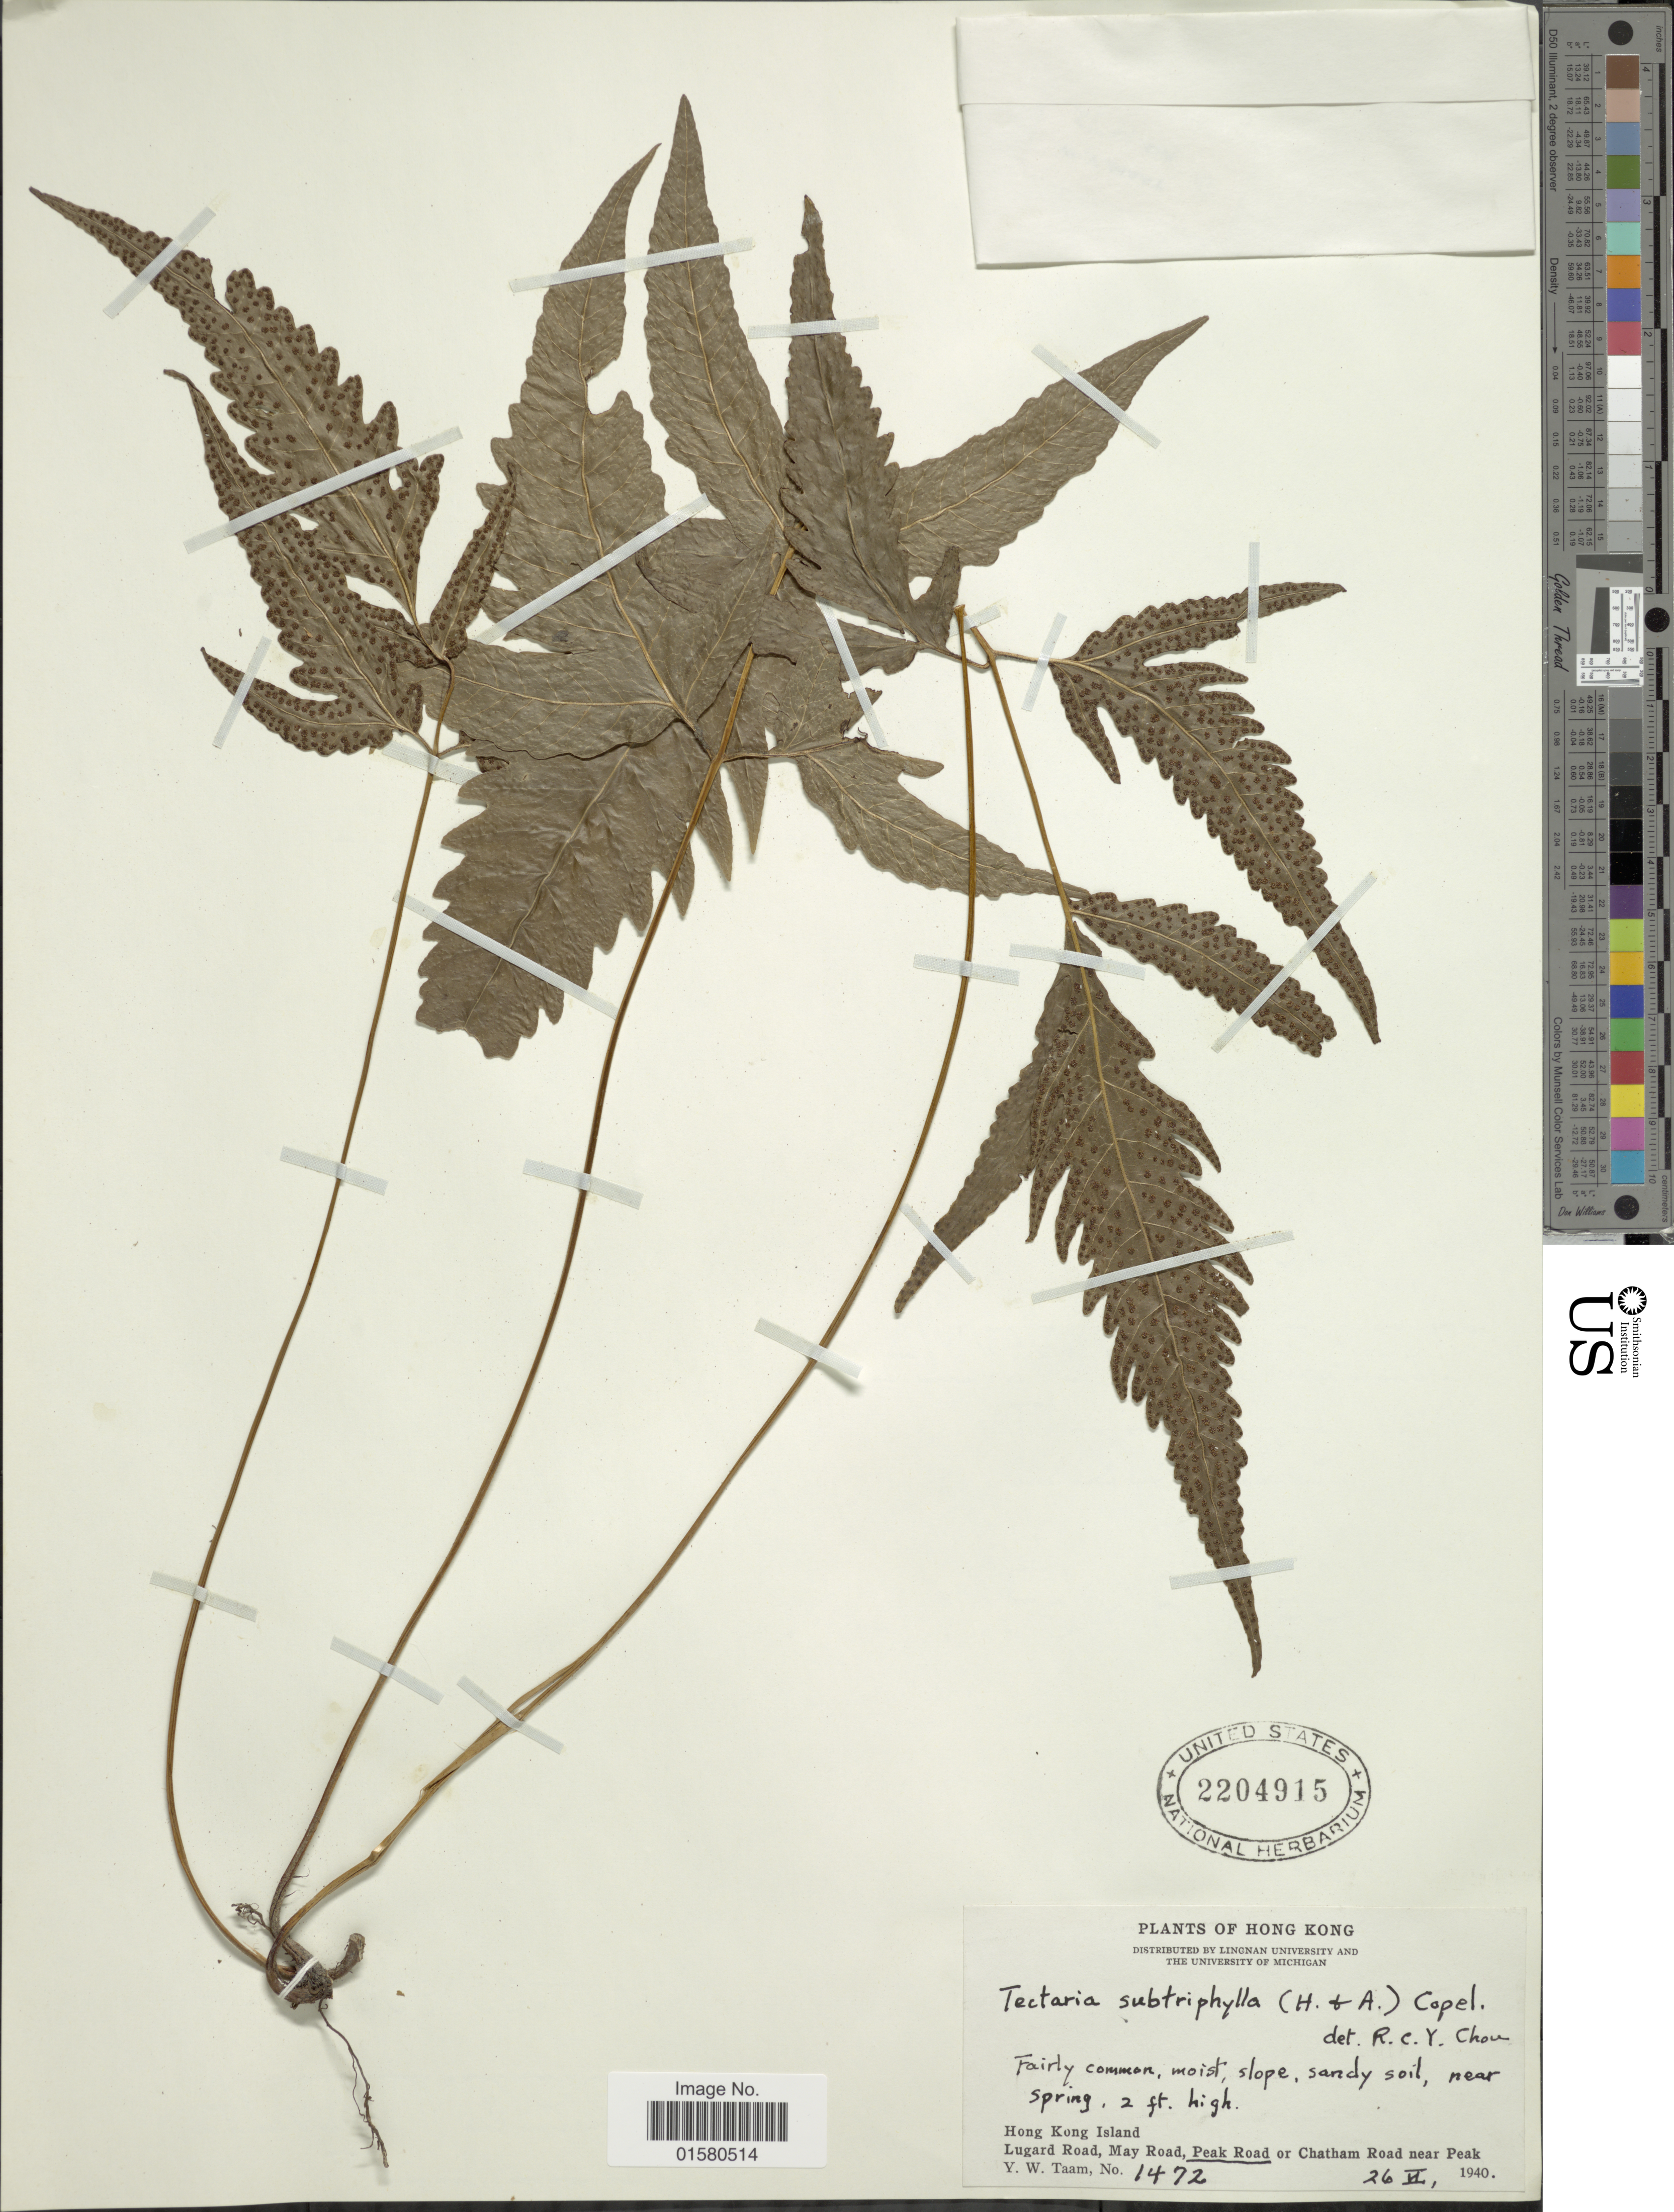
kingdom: Plantae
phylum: Tracheophyta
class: Polypodiopsida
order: Polypodiales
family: Tectariaceae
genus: Tectaria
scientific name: Tectaria subtriphylla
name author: (Hook. & Arn.) Copel.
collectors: Y. W. Taam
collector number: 1472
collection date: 1940-06-26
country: China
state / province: Hong Kong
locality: Hong Kong Island, Lugard Road, May Road, Peak Road or Chatham Road near Peak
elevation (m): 1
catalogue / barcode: US 2204915